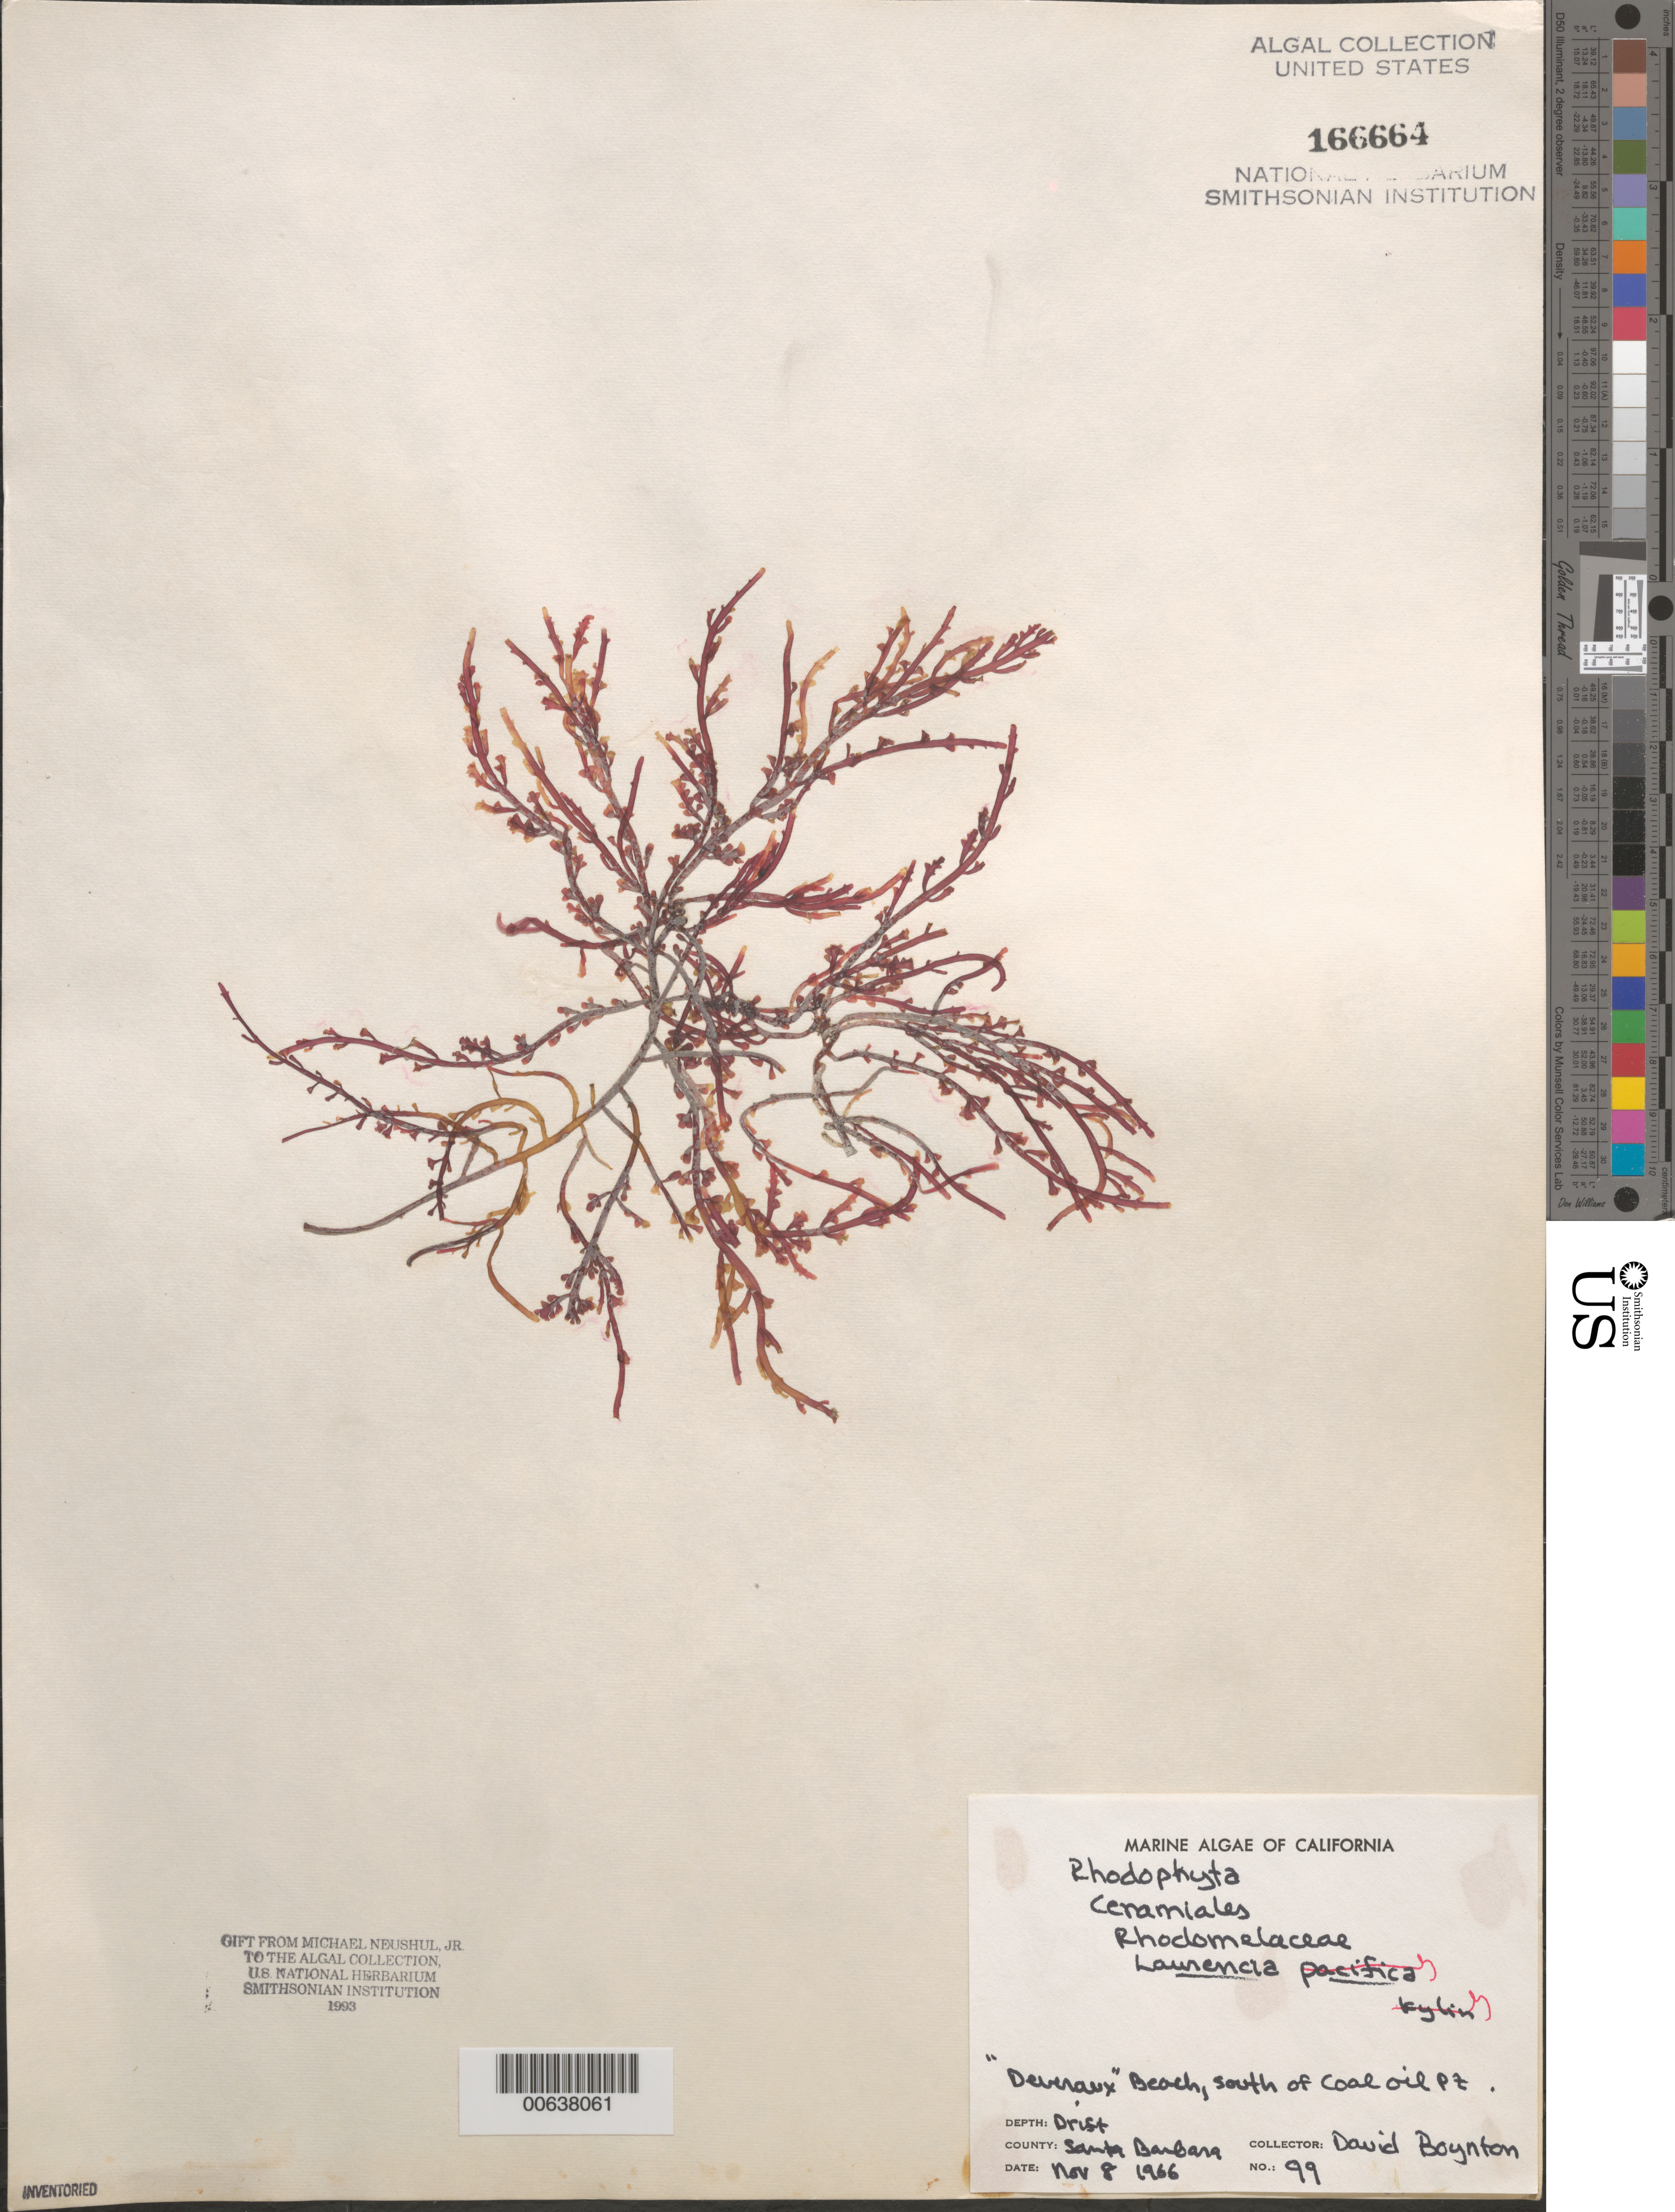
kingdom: Plantae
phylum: Rhodophyta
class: Florideophyceae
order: Ceramiales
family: Rhodomelaceae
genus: Laurencia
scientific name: Laurencia sp.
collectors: D. Boynton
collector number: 99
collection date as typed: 08 Nov 1966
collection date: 1966-11-08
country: United States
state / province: California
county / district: Santa Barbara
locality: Deveraux Beach, south of Coal Oil Point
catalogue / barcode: US 166664